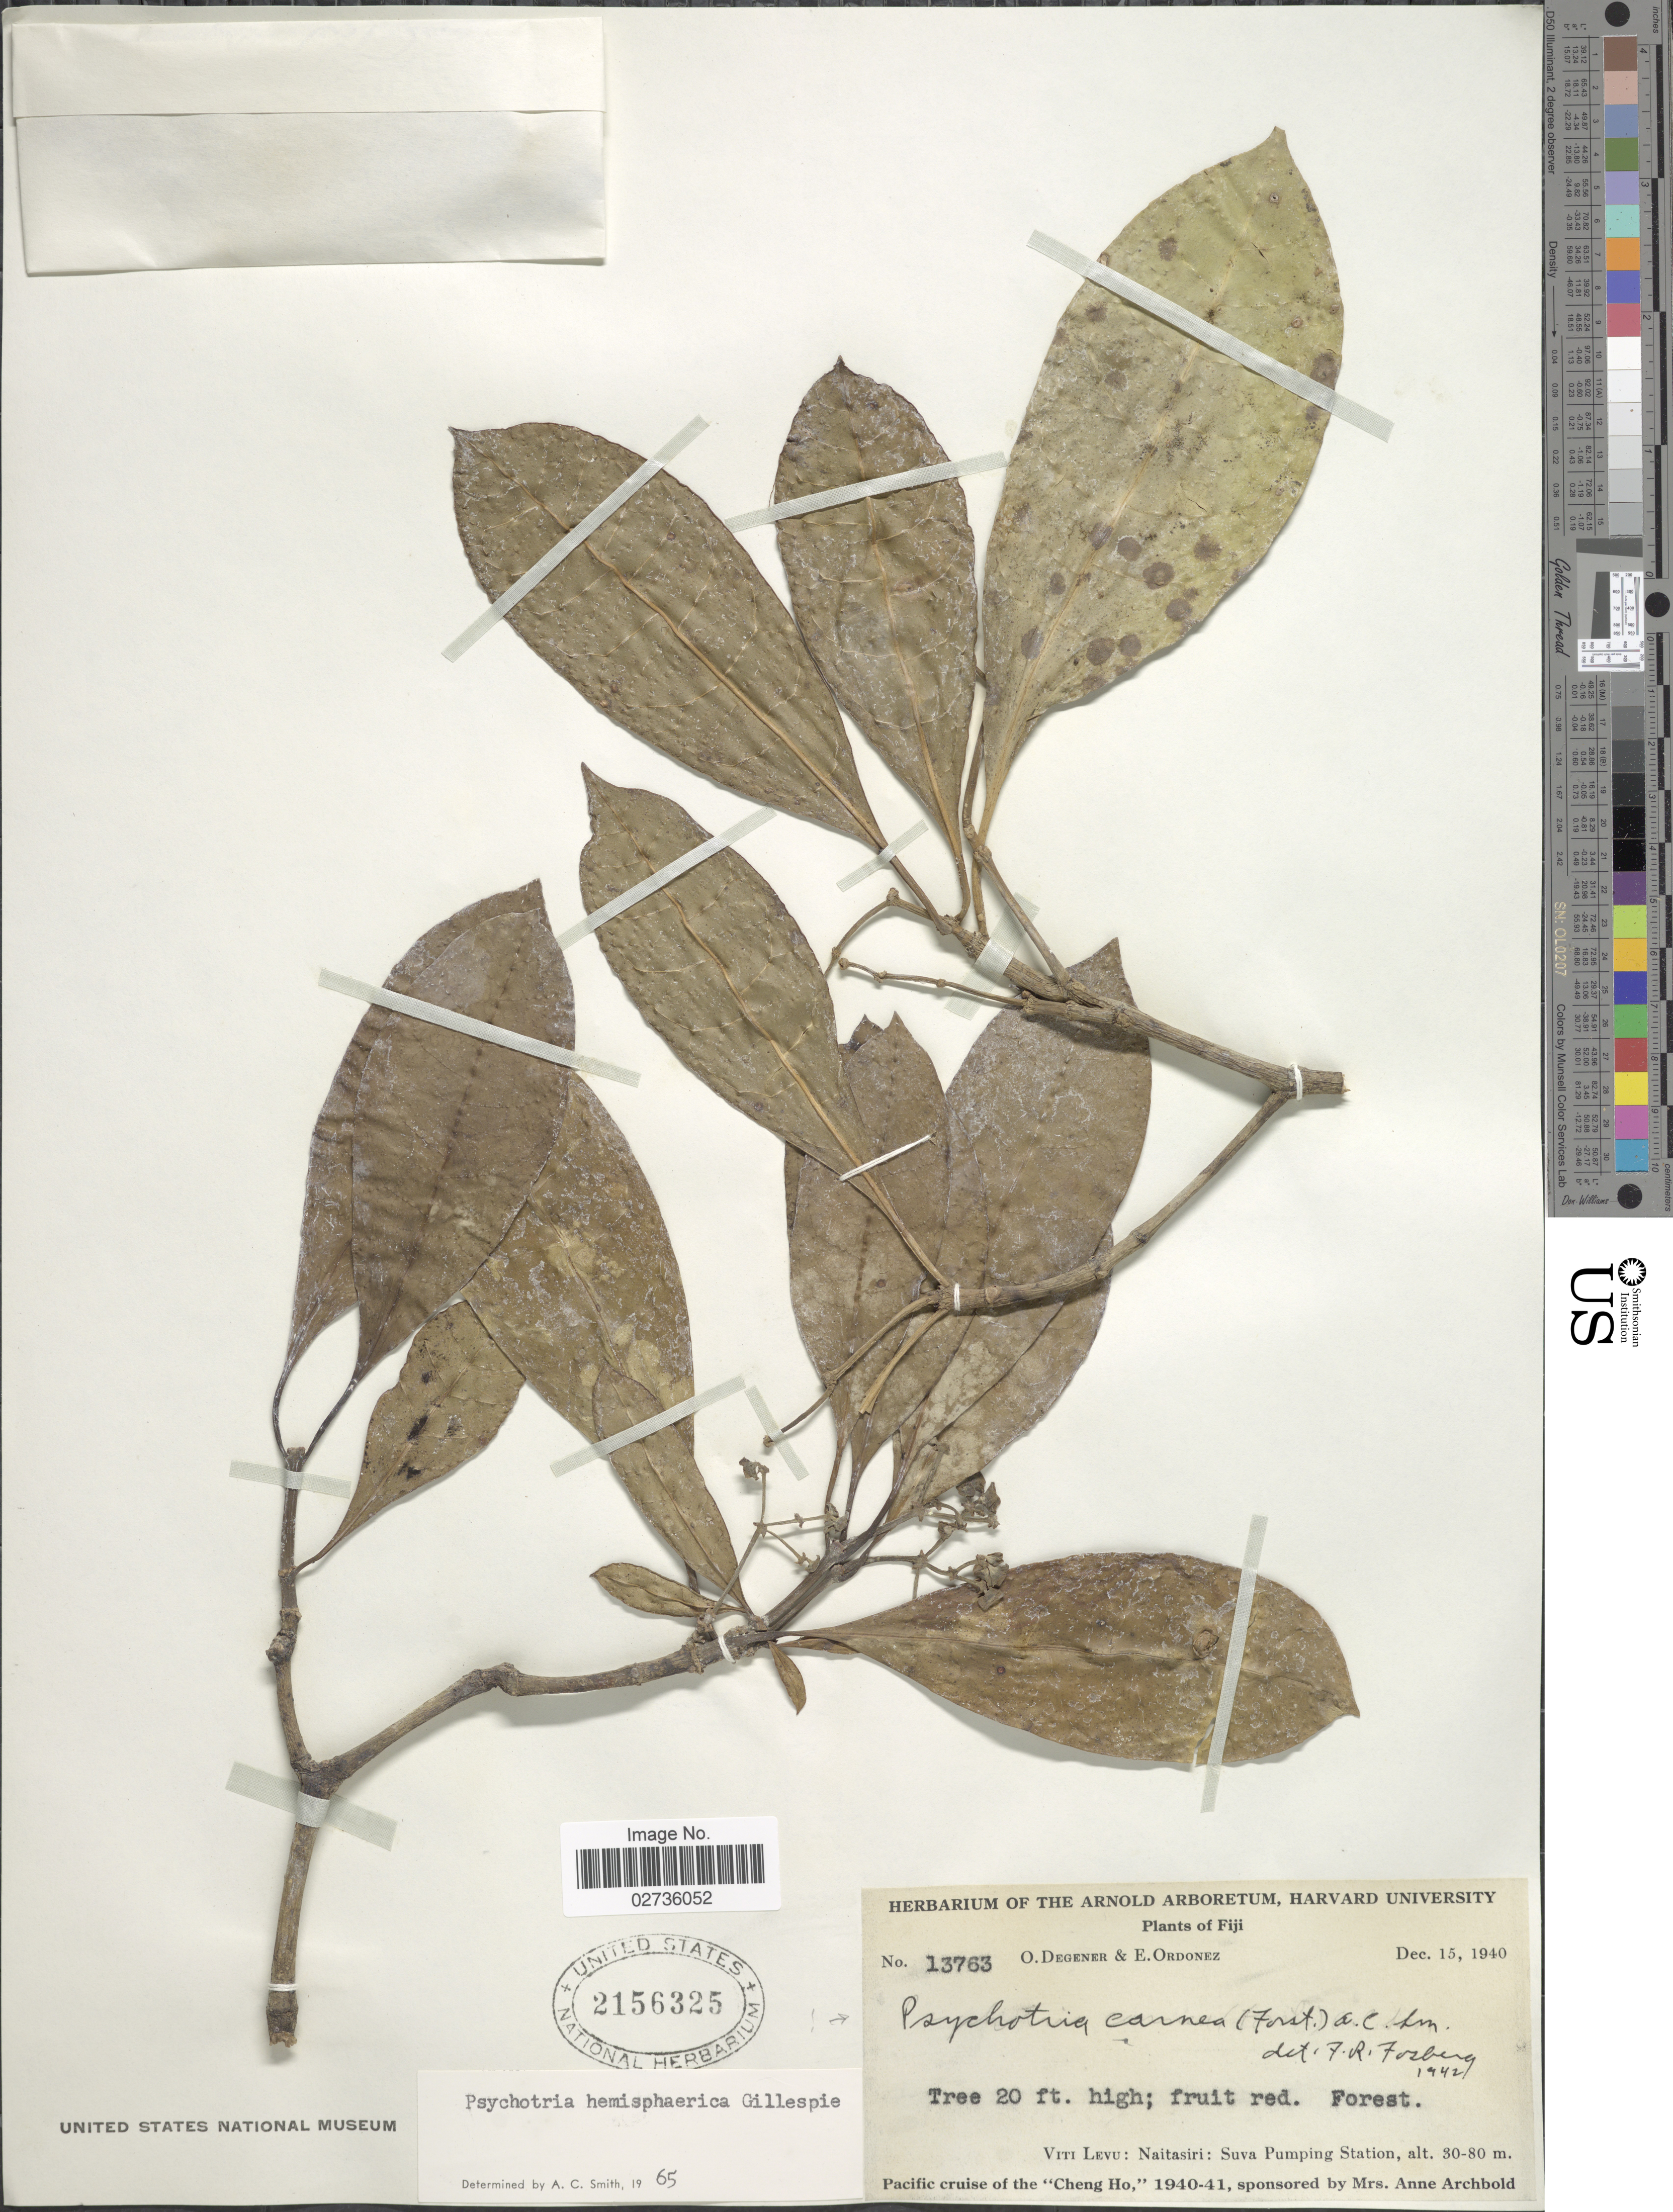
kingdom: Plantae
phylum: Tracheophyta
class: Magnoliopsida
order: Gentianales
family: Rubiaceae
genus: Psychotria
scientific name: Psychotria carnea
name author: (G. Forst.) A.C. Sm.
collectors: O. Degener & E. Ordonez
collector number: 13763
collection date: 1940-12-15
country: Fiji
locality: Viti Levu: Naitasiri: Suva Pumping Station.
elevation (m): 30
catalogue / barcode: US 2156325